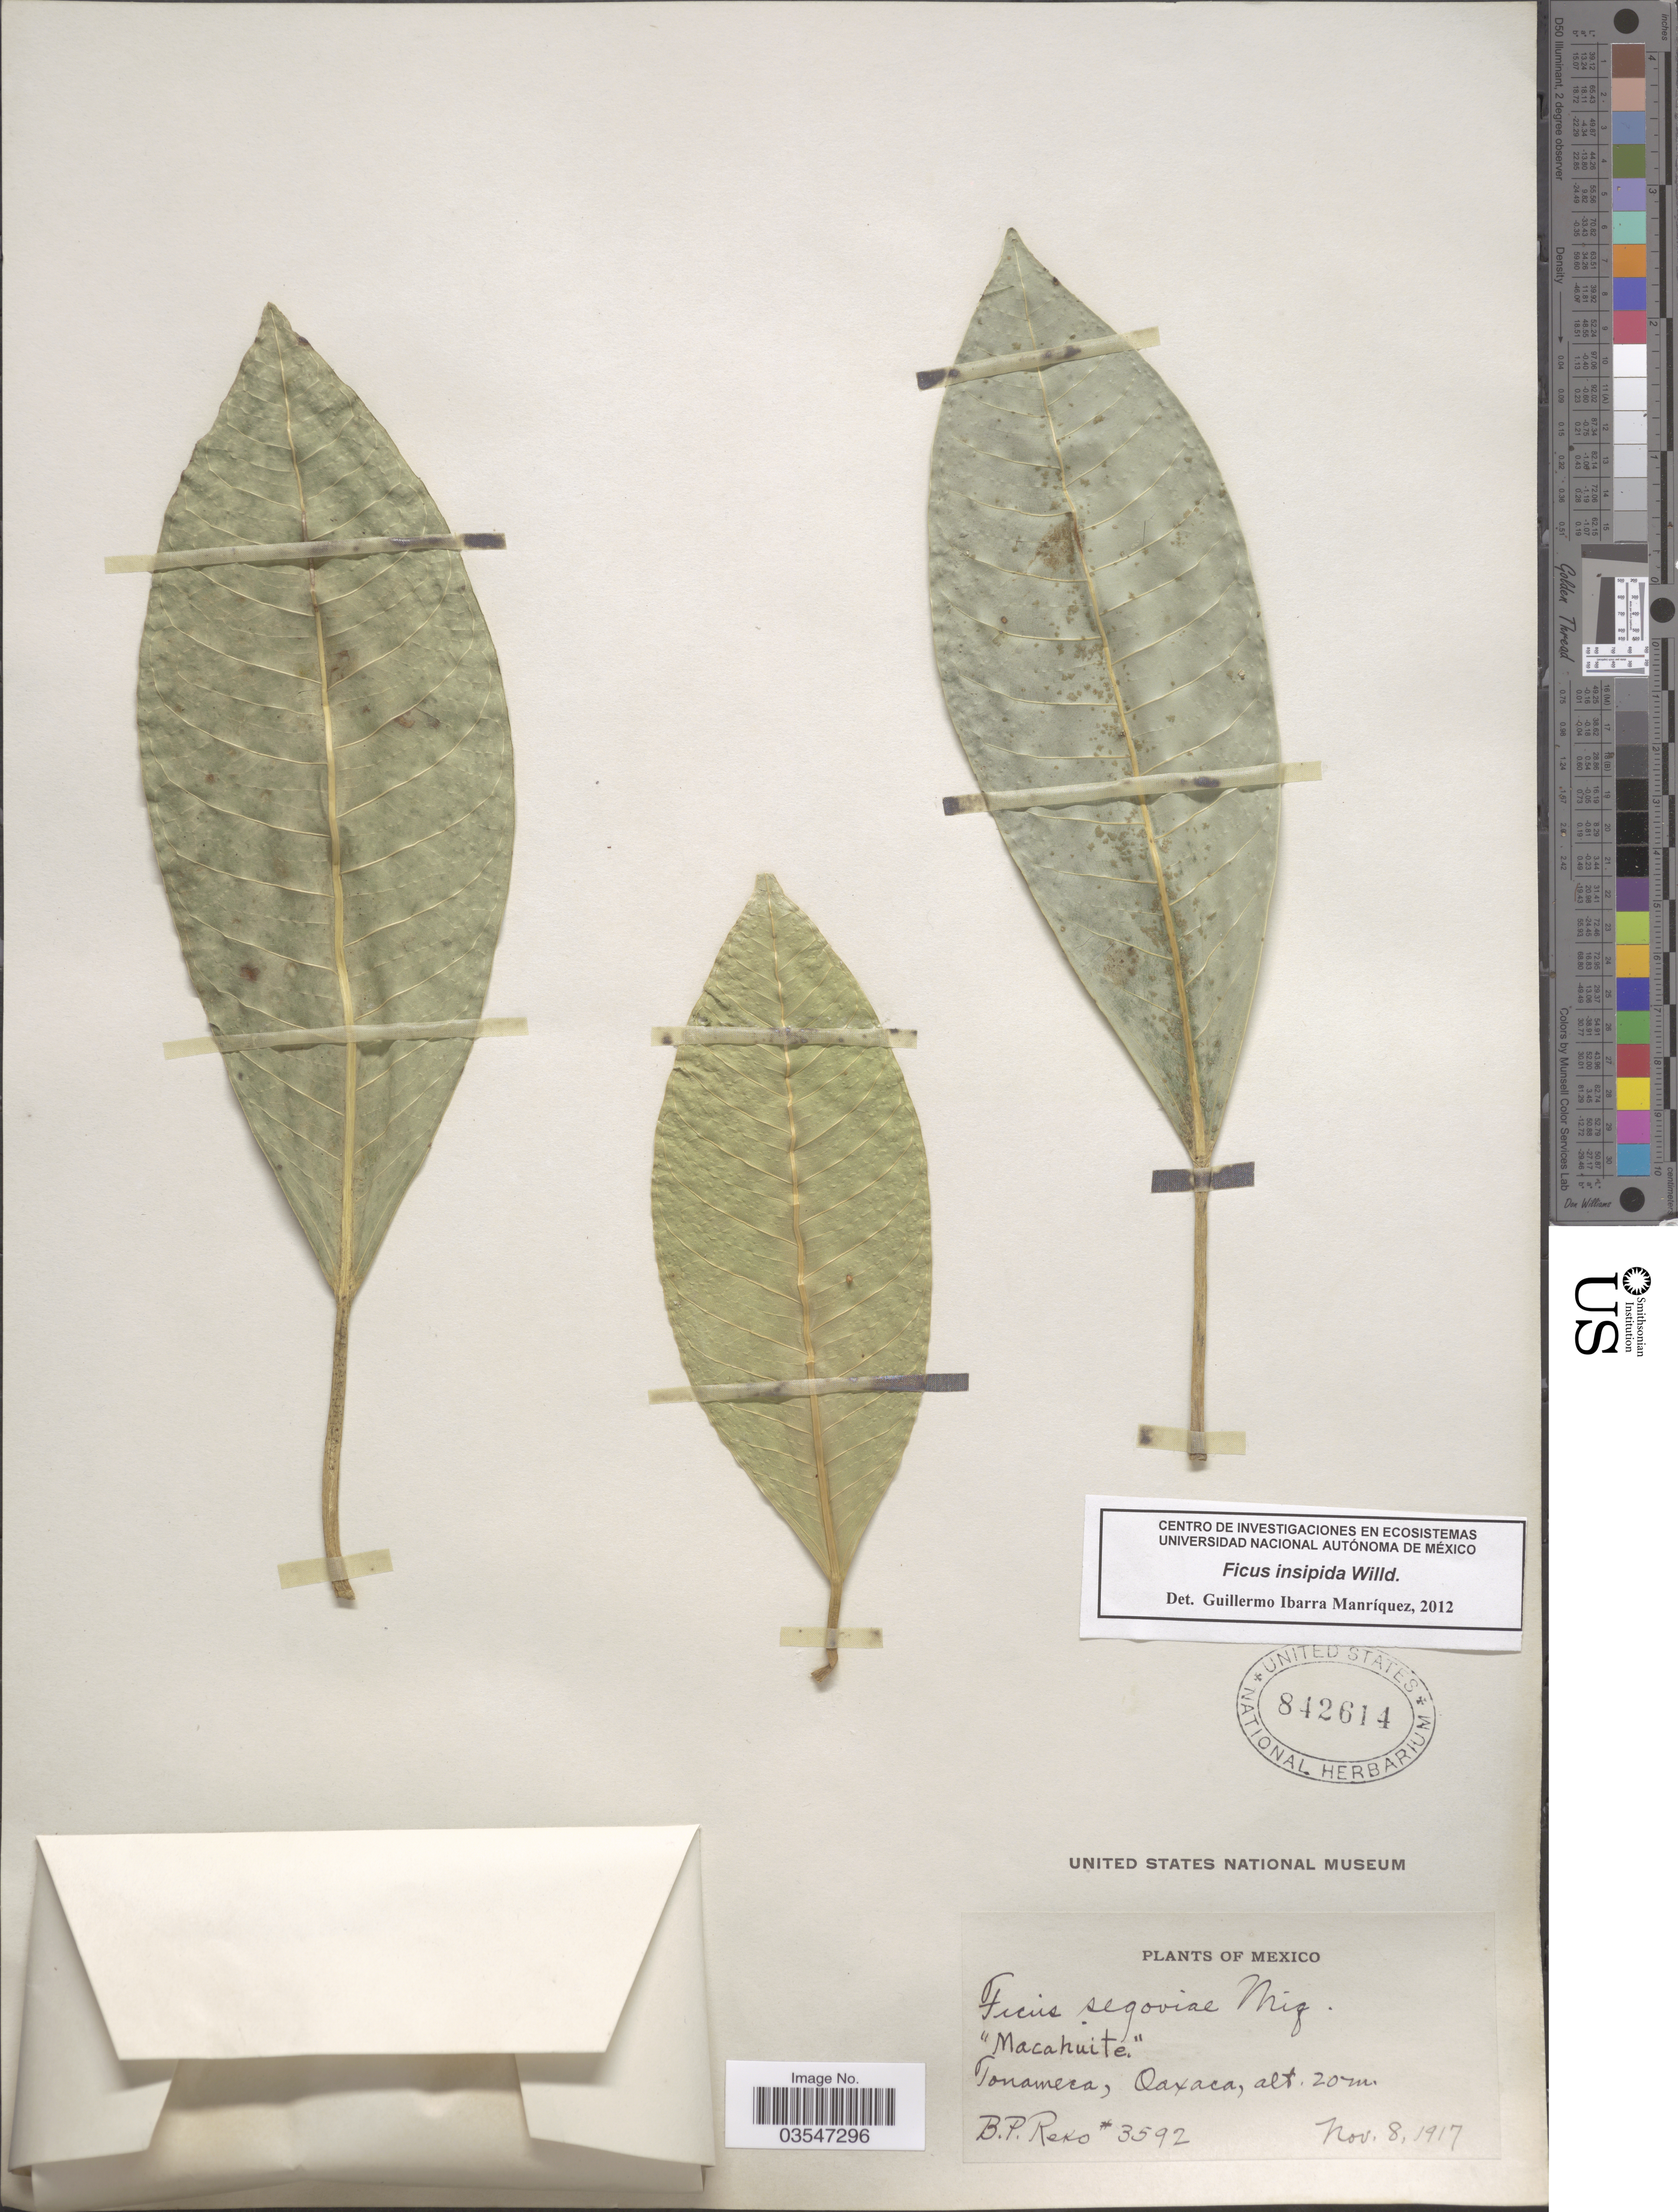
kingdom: Plantae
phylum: Tracheophyta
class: Magnoliopsida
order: Rosales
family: Moraceae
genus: Ficus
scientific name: Ficus insipida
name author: Willd.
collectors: B. P. Reko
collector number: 3592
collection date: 1917-11-08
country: Mexico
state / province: Oaxaca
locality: Tonameca.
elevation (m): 20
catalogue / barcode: US 842614